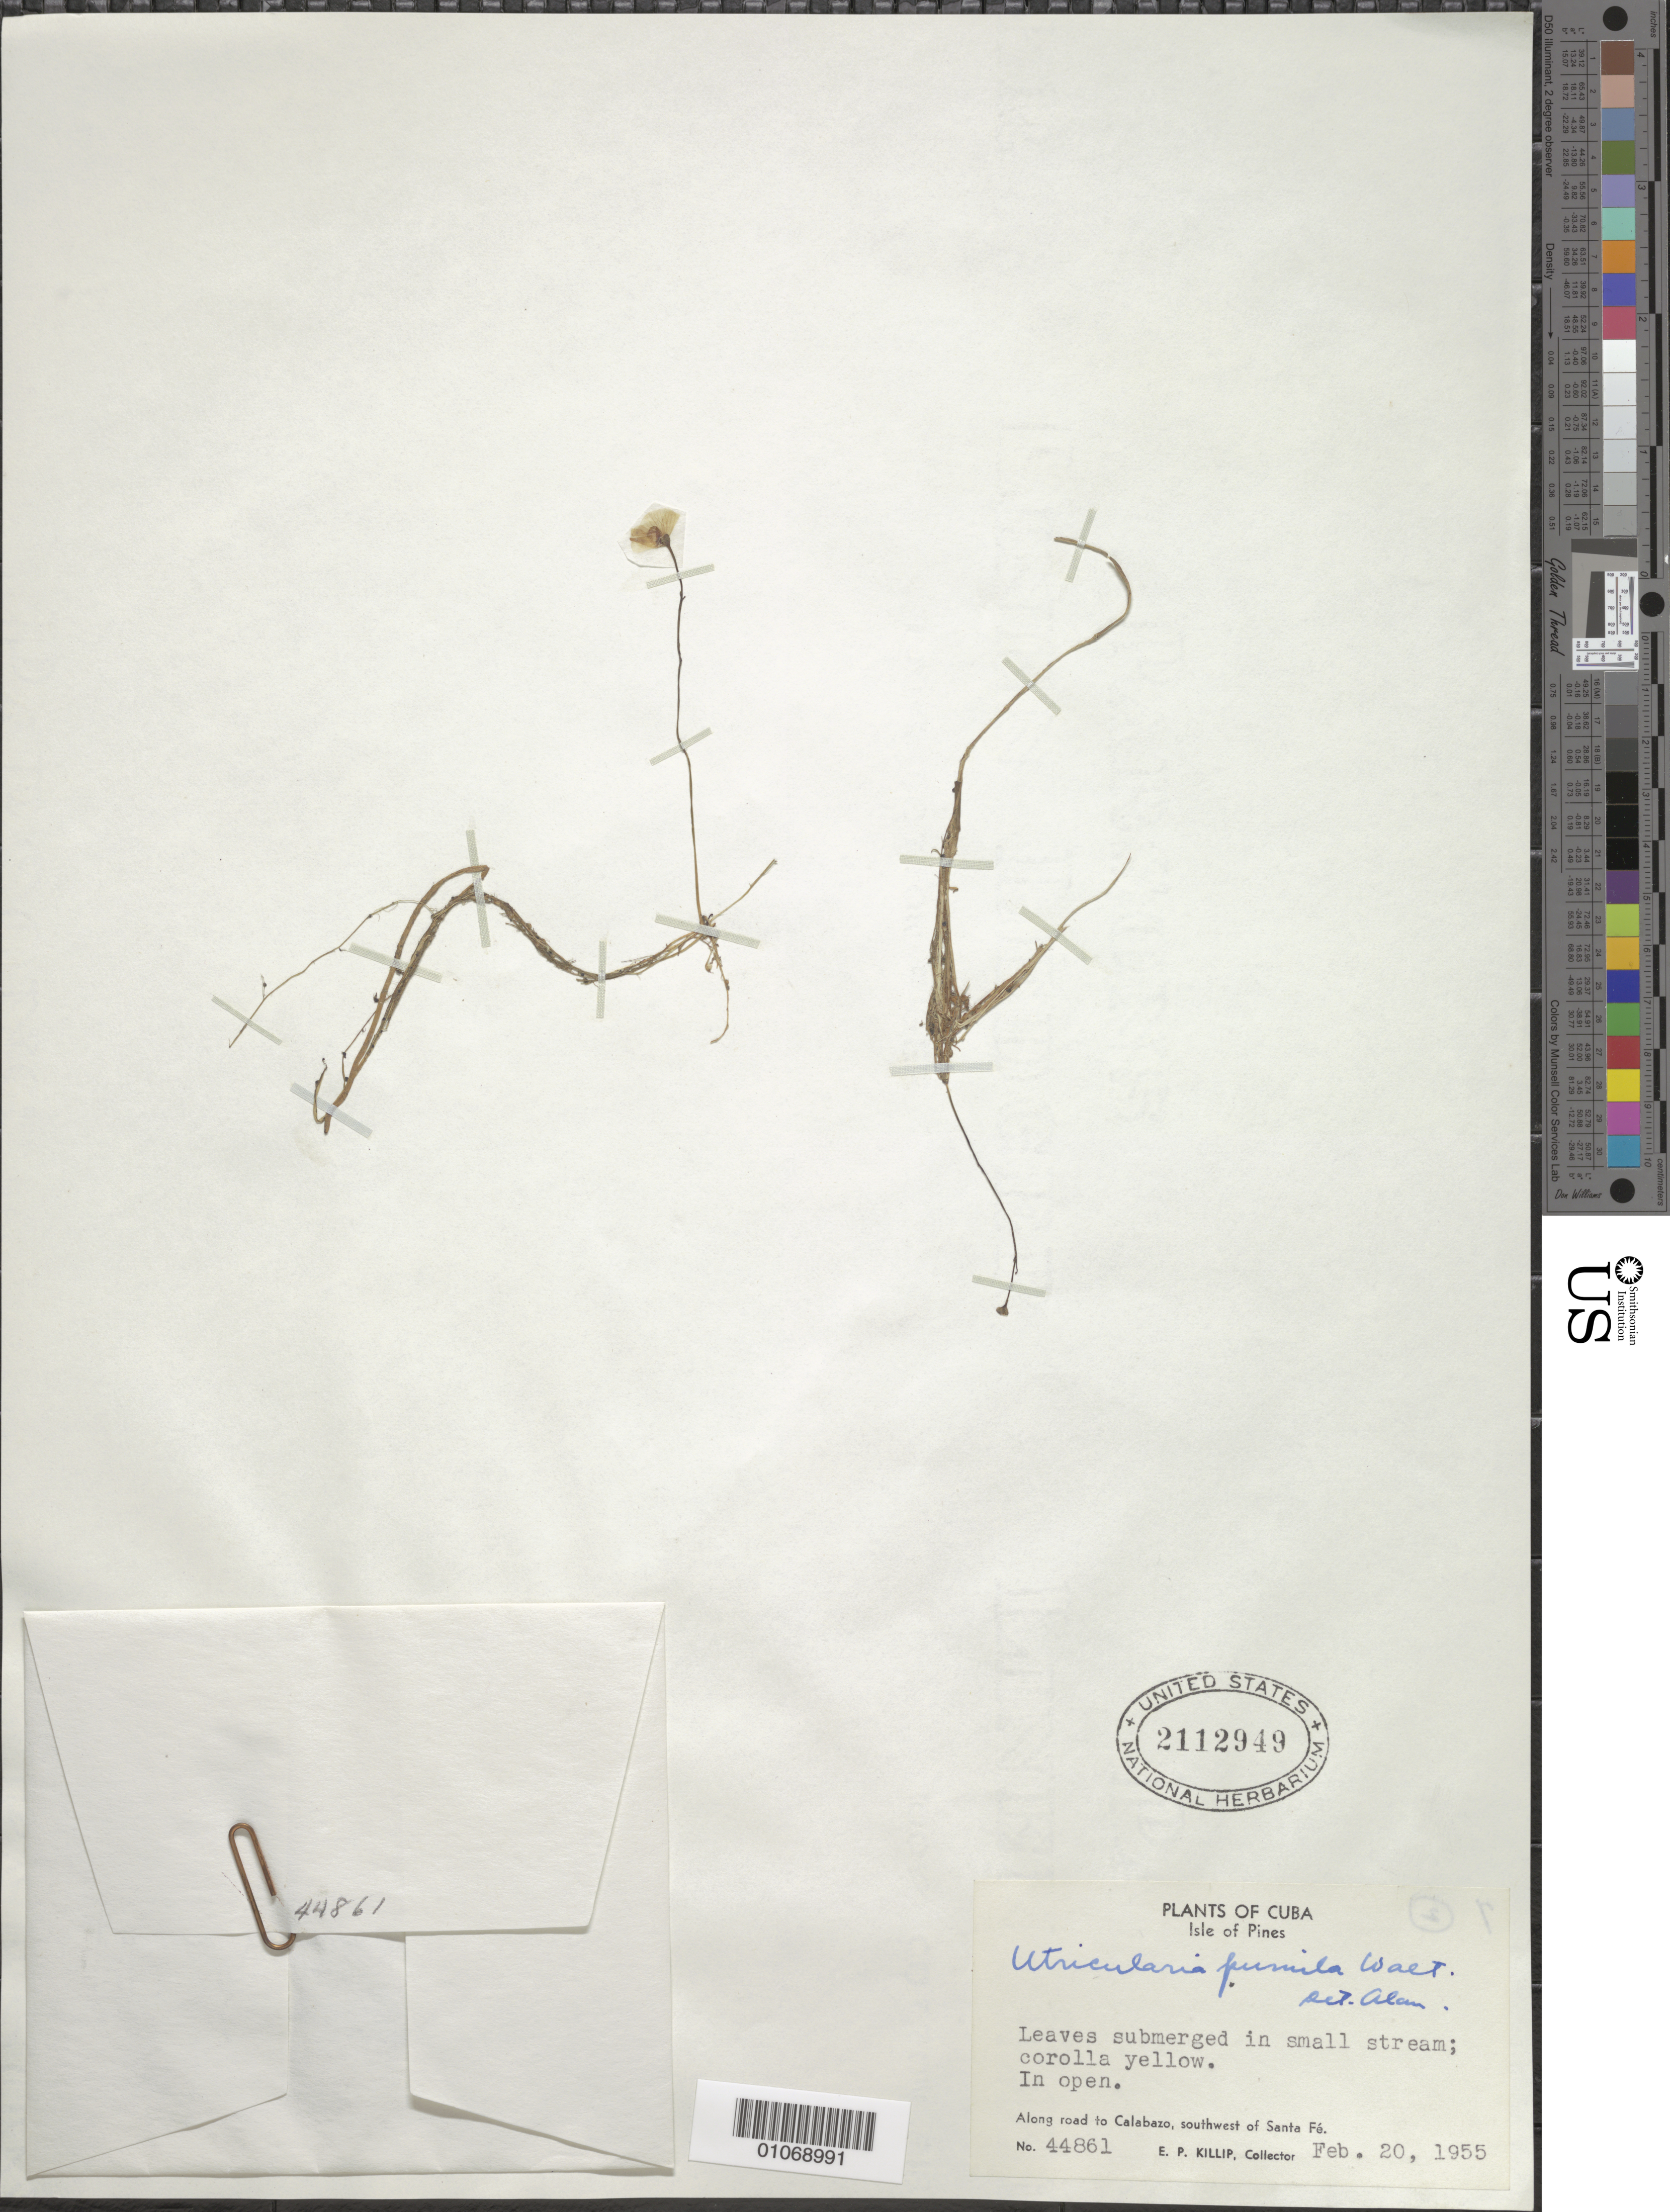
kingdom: Plantae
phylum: Tracheophyta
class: Magnoliopsida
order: Lamiales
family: Lentibulariaceae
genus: Utricularia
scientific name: Utricularia gibba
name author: L.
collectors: E. P. Killip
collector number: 44861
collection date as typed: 20 Feb 1955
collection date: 1955-02-20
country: Cuba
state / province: Isla de La Juventud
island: Isla de la Juventud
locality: Isle of Pines, Along road to Calabazo, southwest of Santa Fe, in open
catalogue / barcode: US 2112949